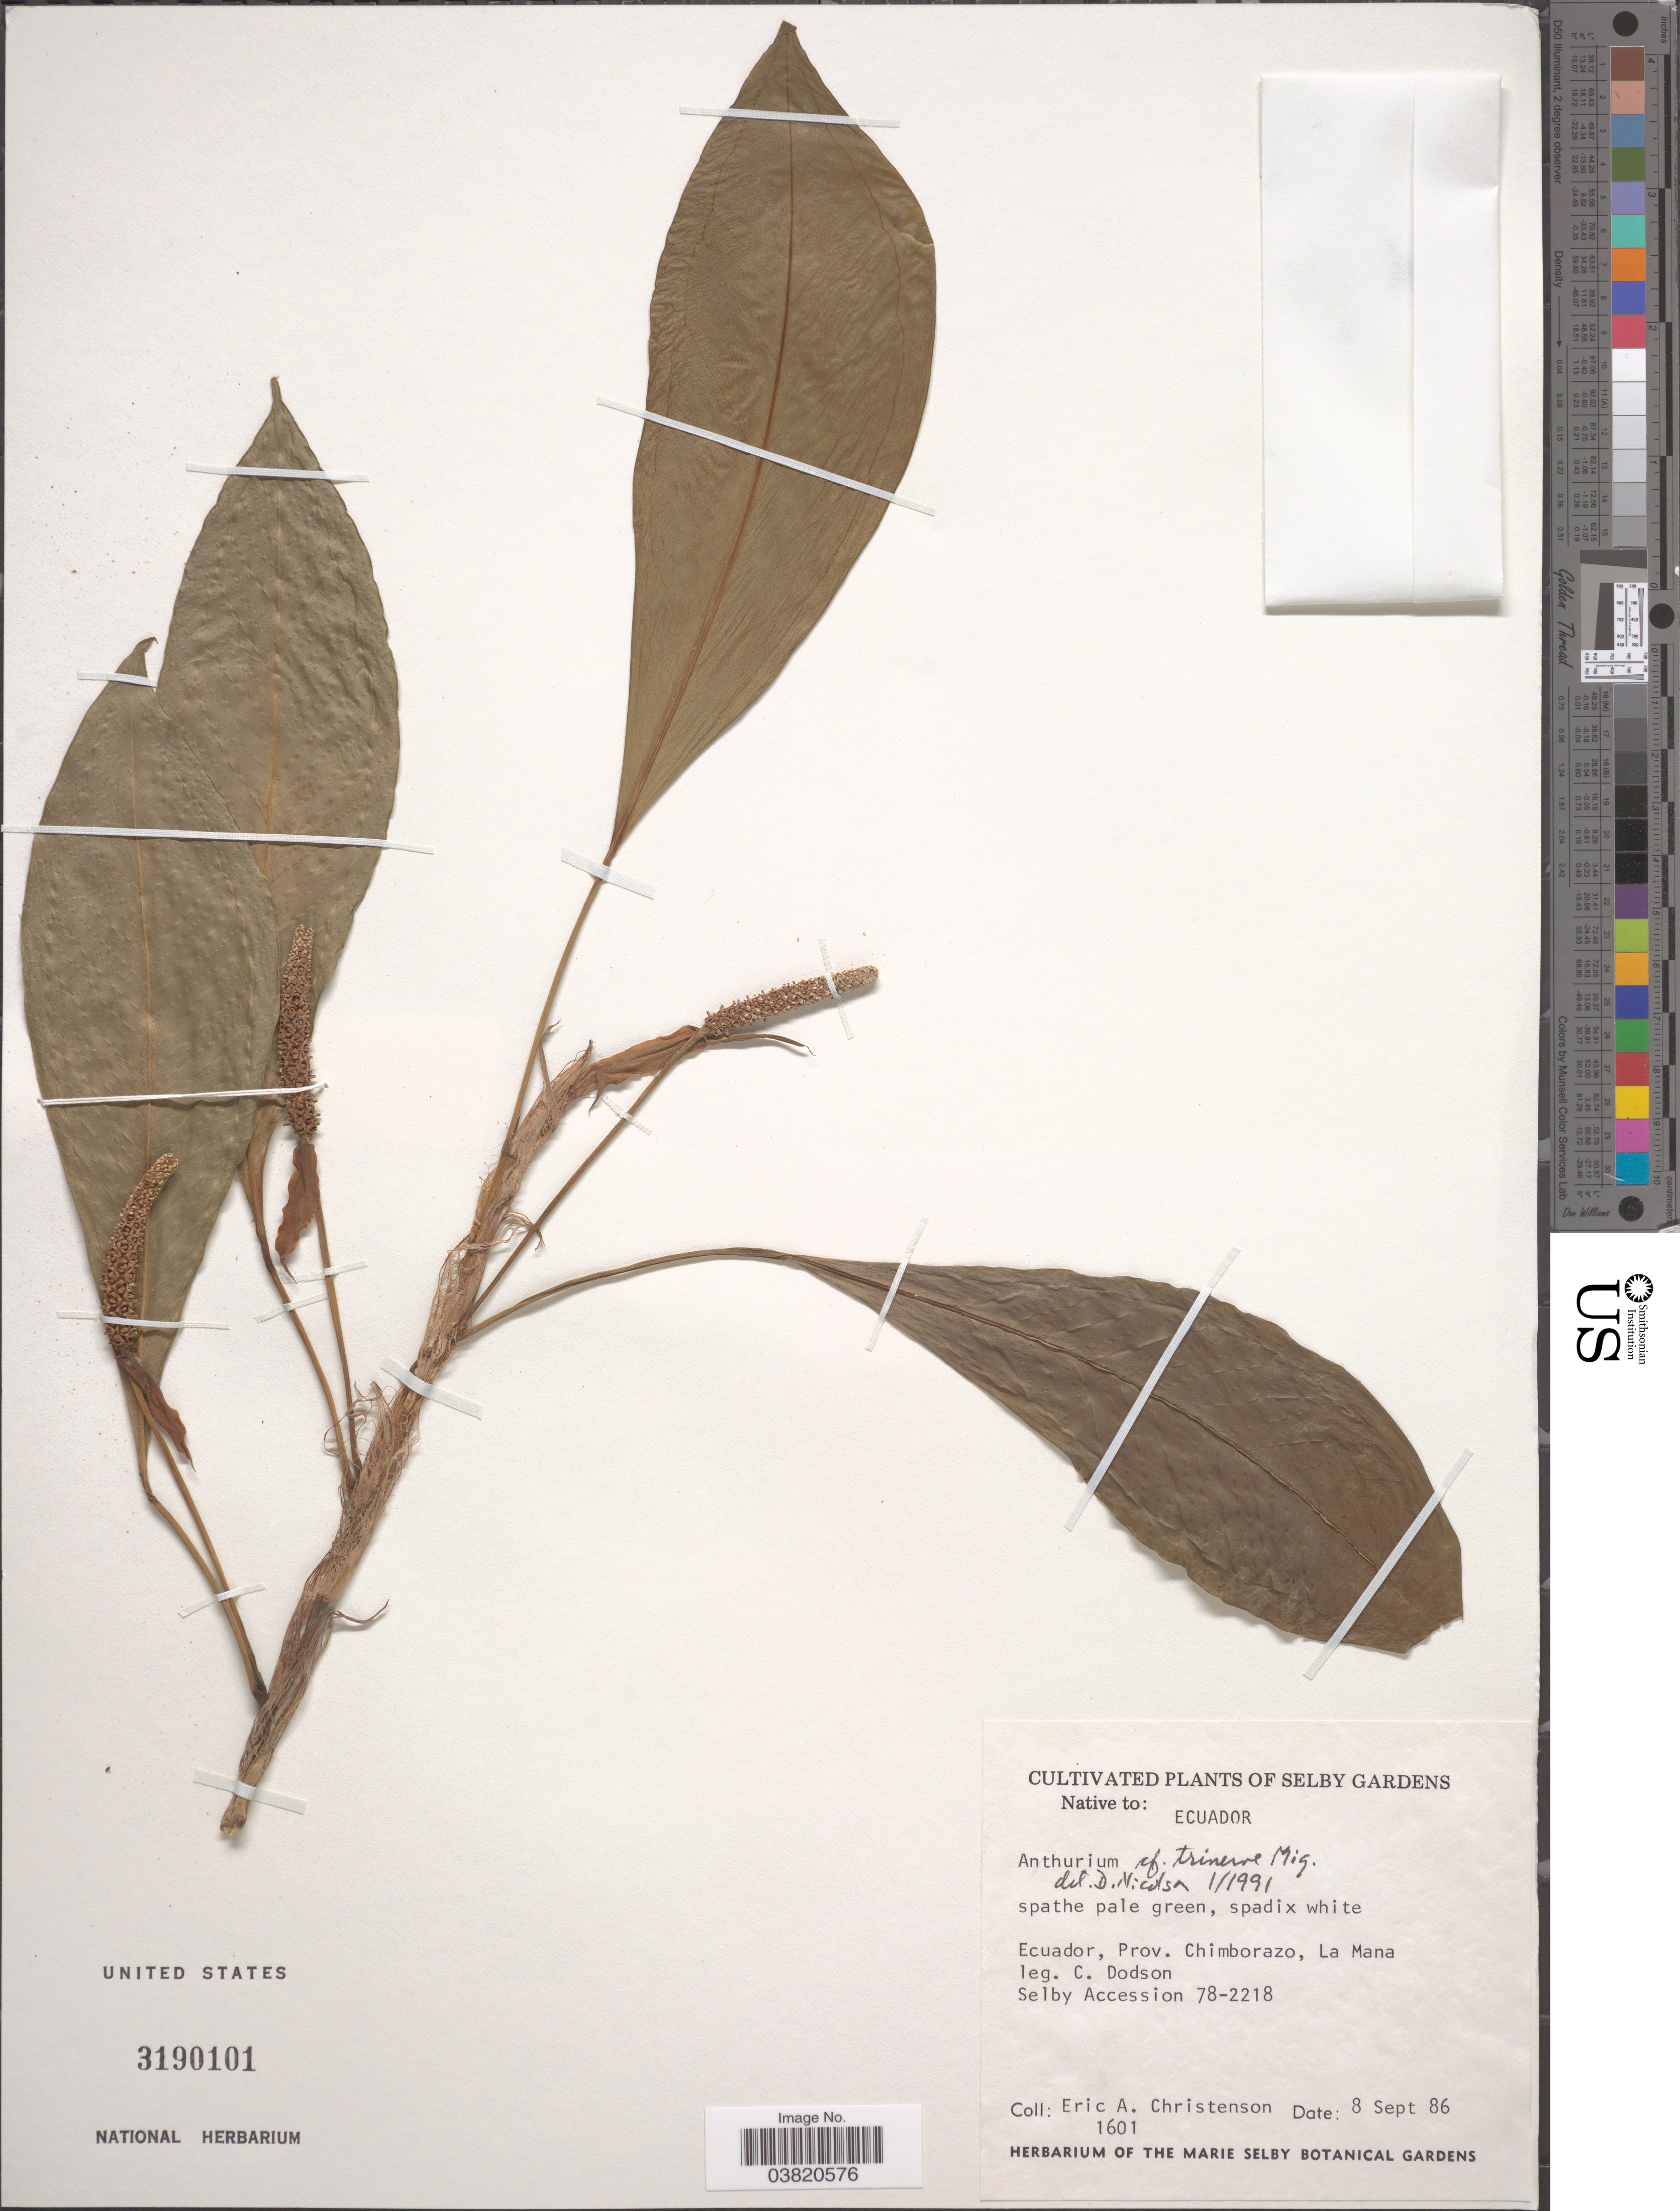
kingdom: Plantae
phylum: Tracheophyta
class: Liliopsida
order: Alismatales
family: Araceae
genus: Anthurium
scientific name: Anthurium trinerve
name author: Miq.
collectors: C. Dodson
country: Ecuador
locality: Selby Gardens. Selby Accession 78-2218 [unsure placement]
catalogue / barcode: US 3190101